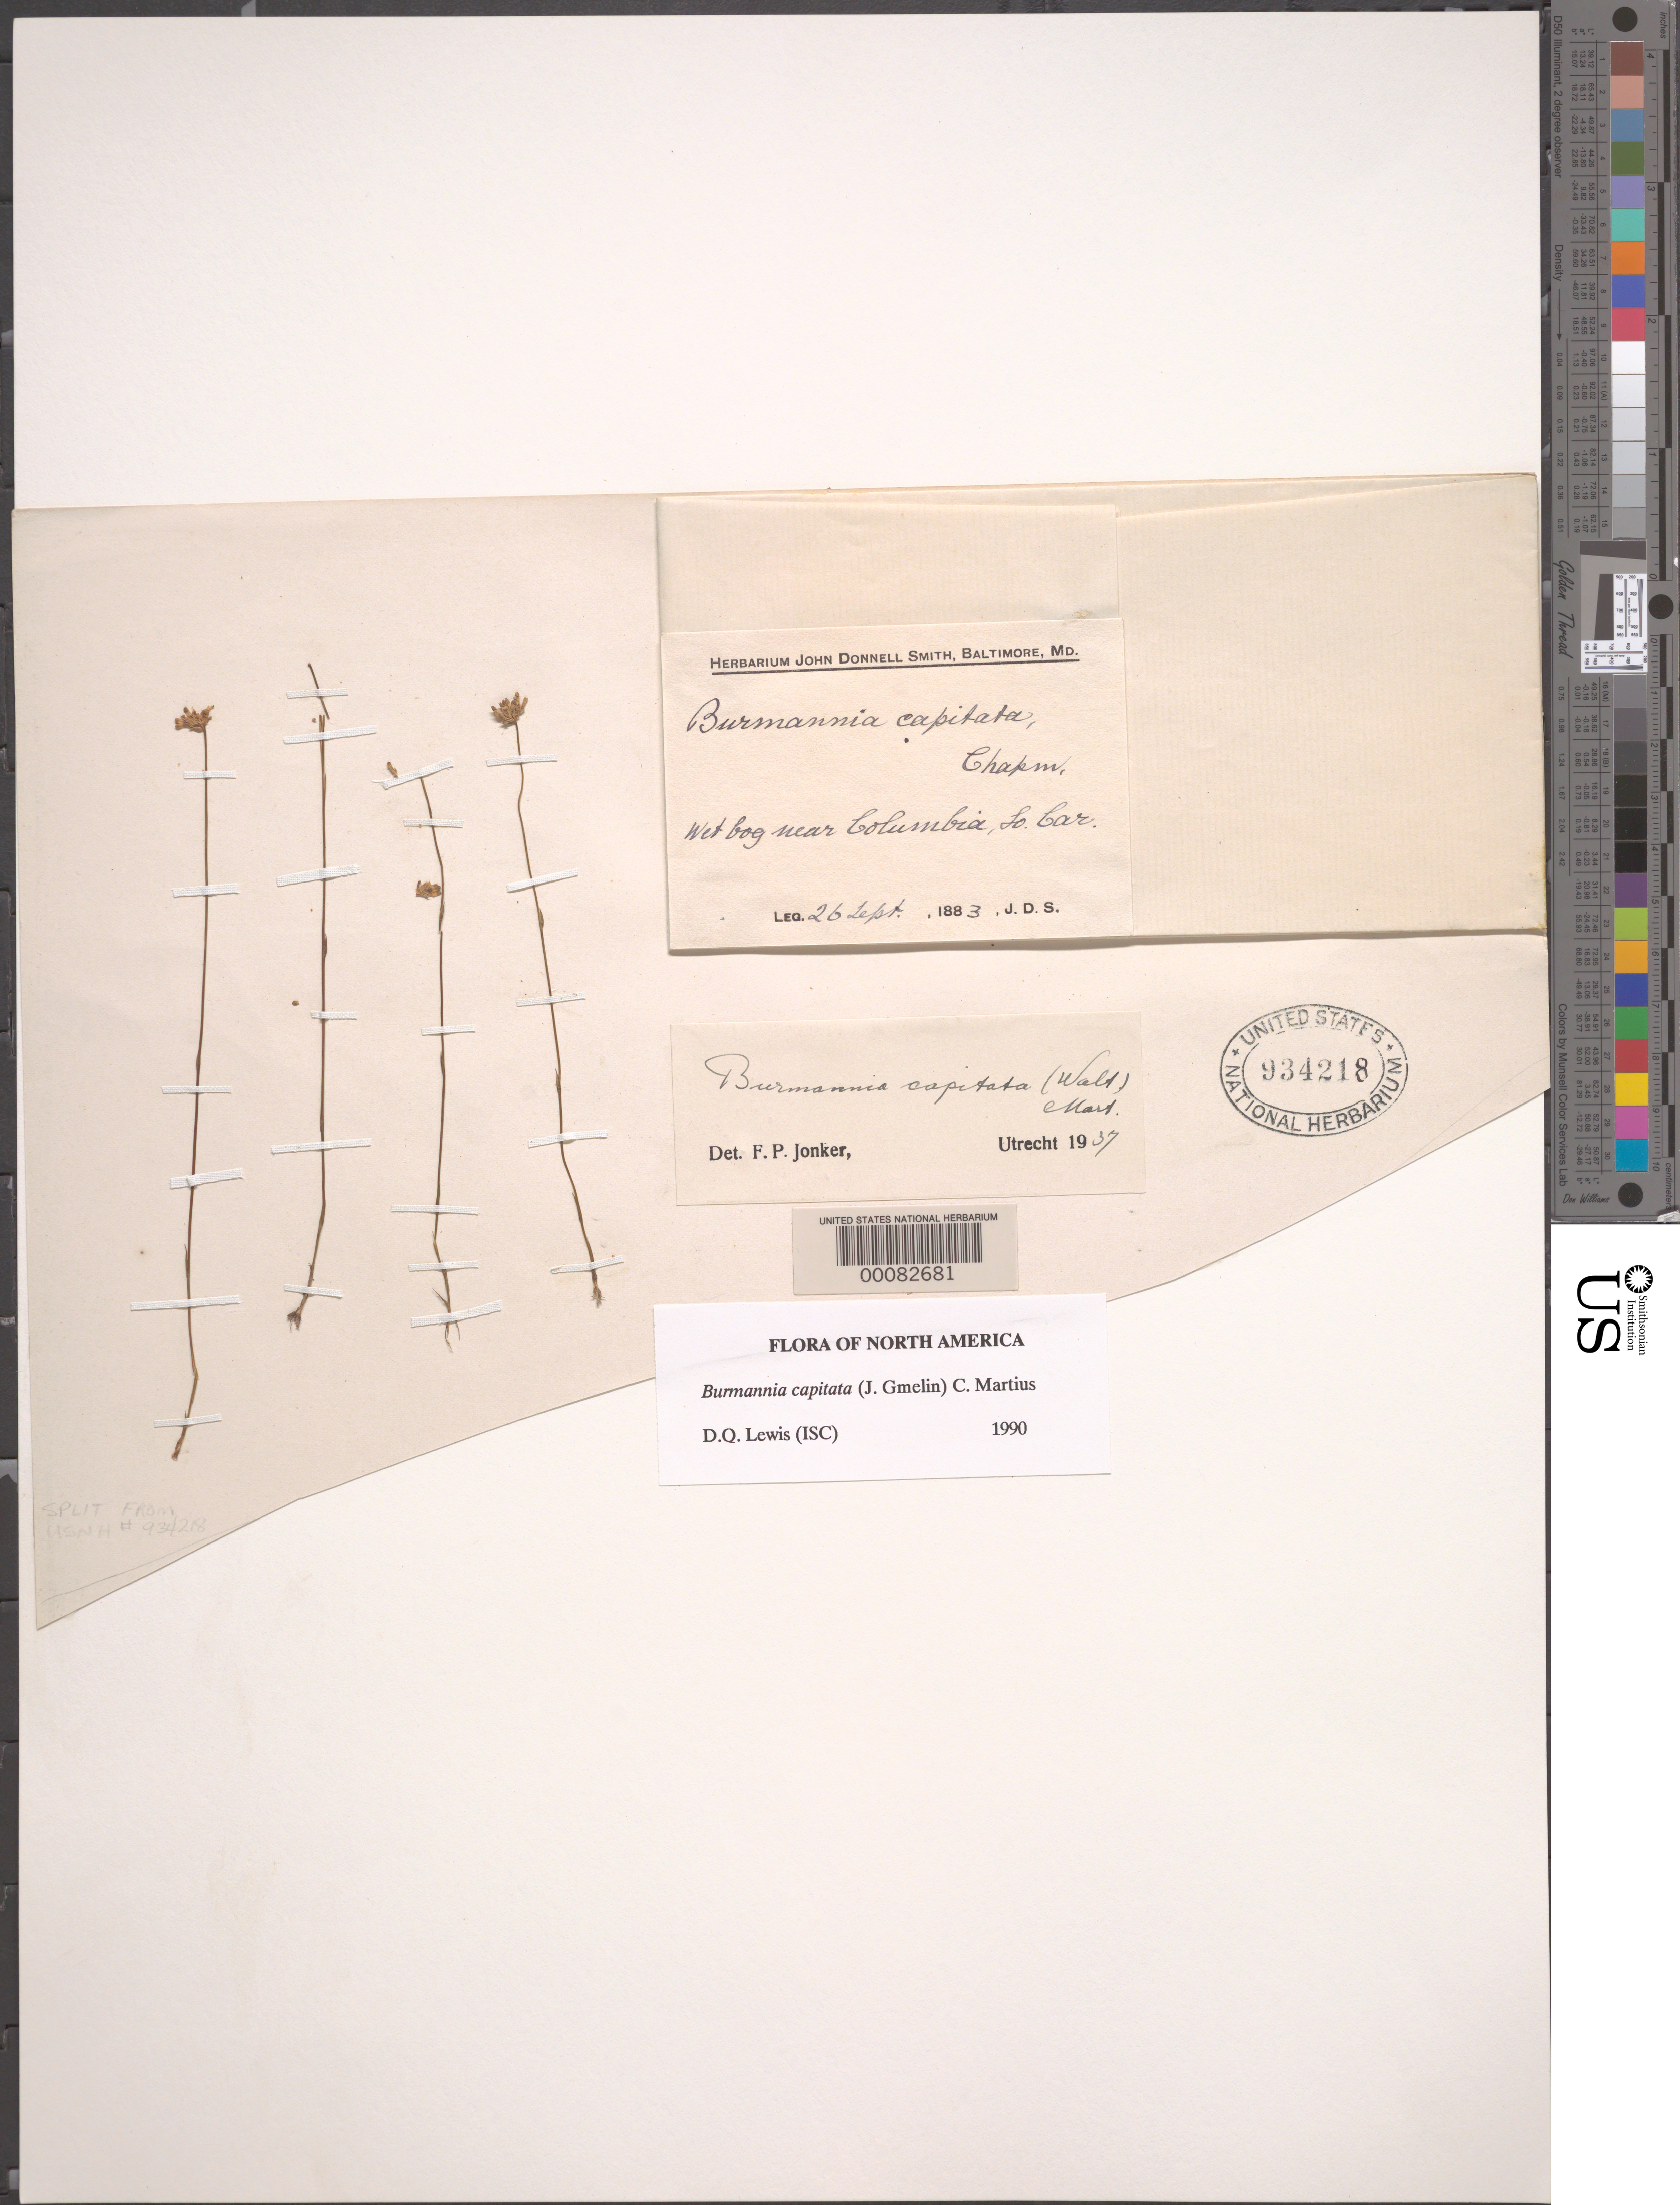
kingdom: Plantae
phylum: Tracheophyta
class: Liliopsida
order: Dioscoreales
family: Burmanniaceae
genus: Burmannia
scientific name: Burmannia capitata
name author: (Walter ex J.F. Gmel.) Mart.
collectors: J. Donnell Smith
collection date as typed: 26 Sep 1883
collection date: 1883-09-26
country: United States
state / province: South Carolina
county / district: Richland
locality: Near Columbia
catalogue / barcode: US 934218